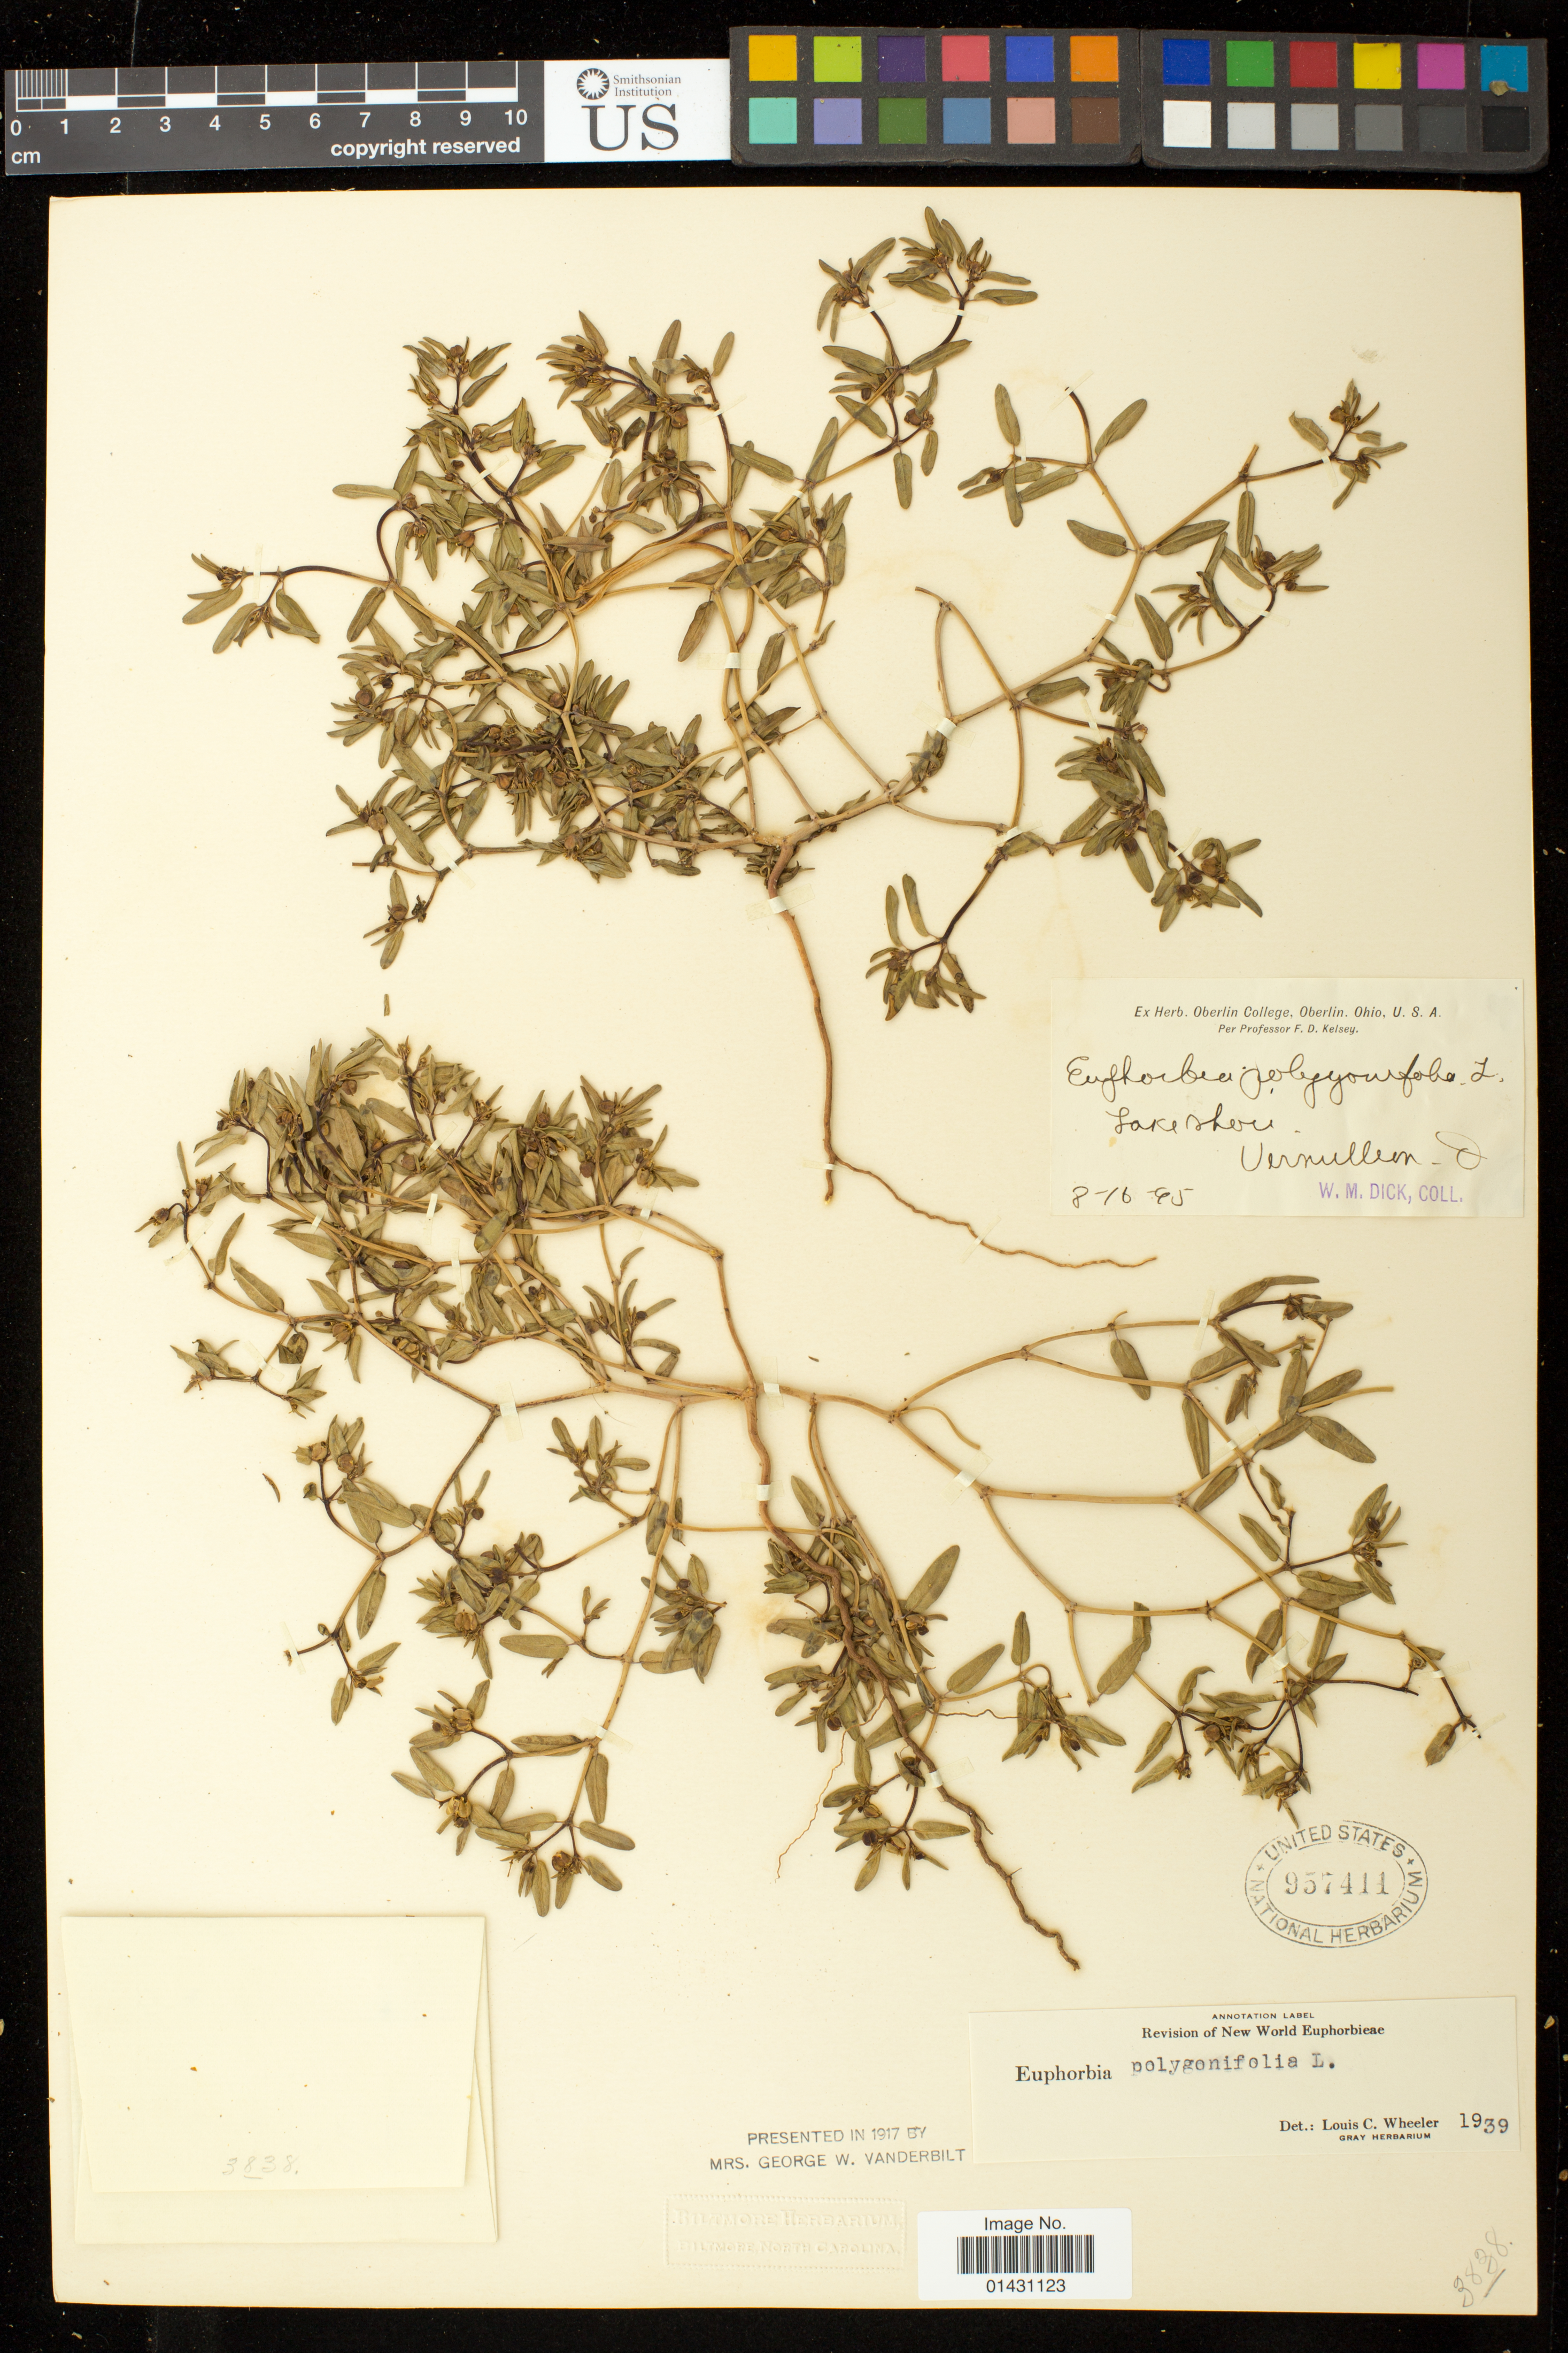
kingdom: Plantae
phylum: Tracheophyta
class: Magnoliopsida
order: Malpighiales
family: Euphorbiaceae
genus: Euphorbia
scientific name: Euphorbia polygonifolia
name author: L.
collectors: W. Dick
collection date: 1895-08-16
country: United States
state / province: Ohio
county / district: Lorain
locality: lake shore - Vermillion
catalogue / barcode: US 957411